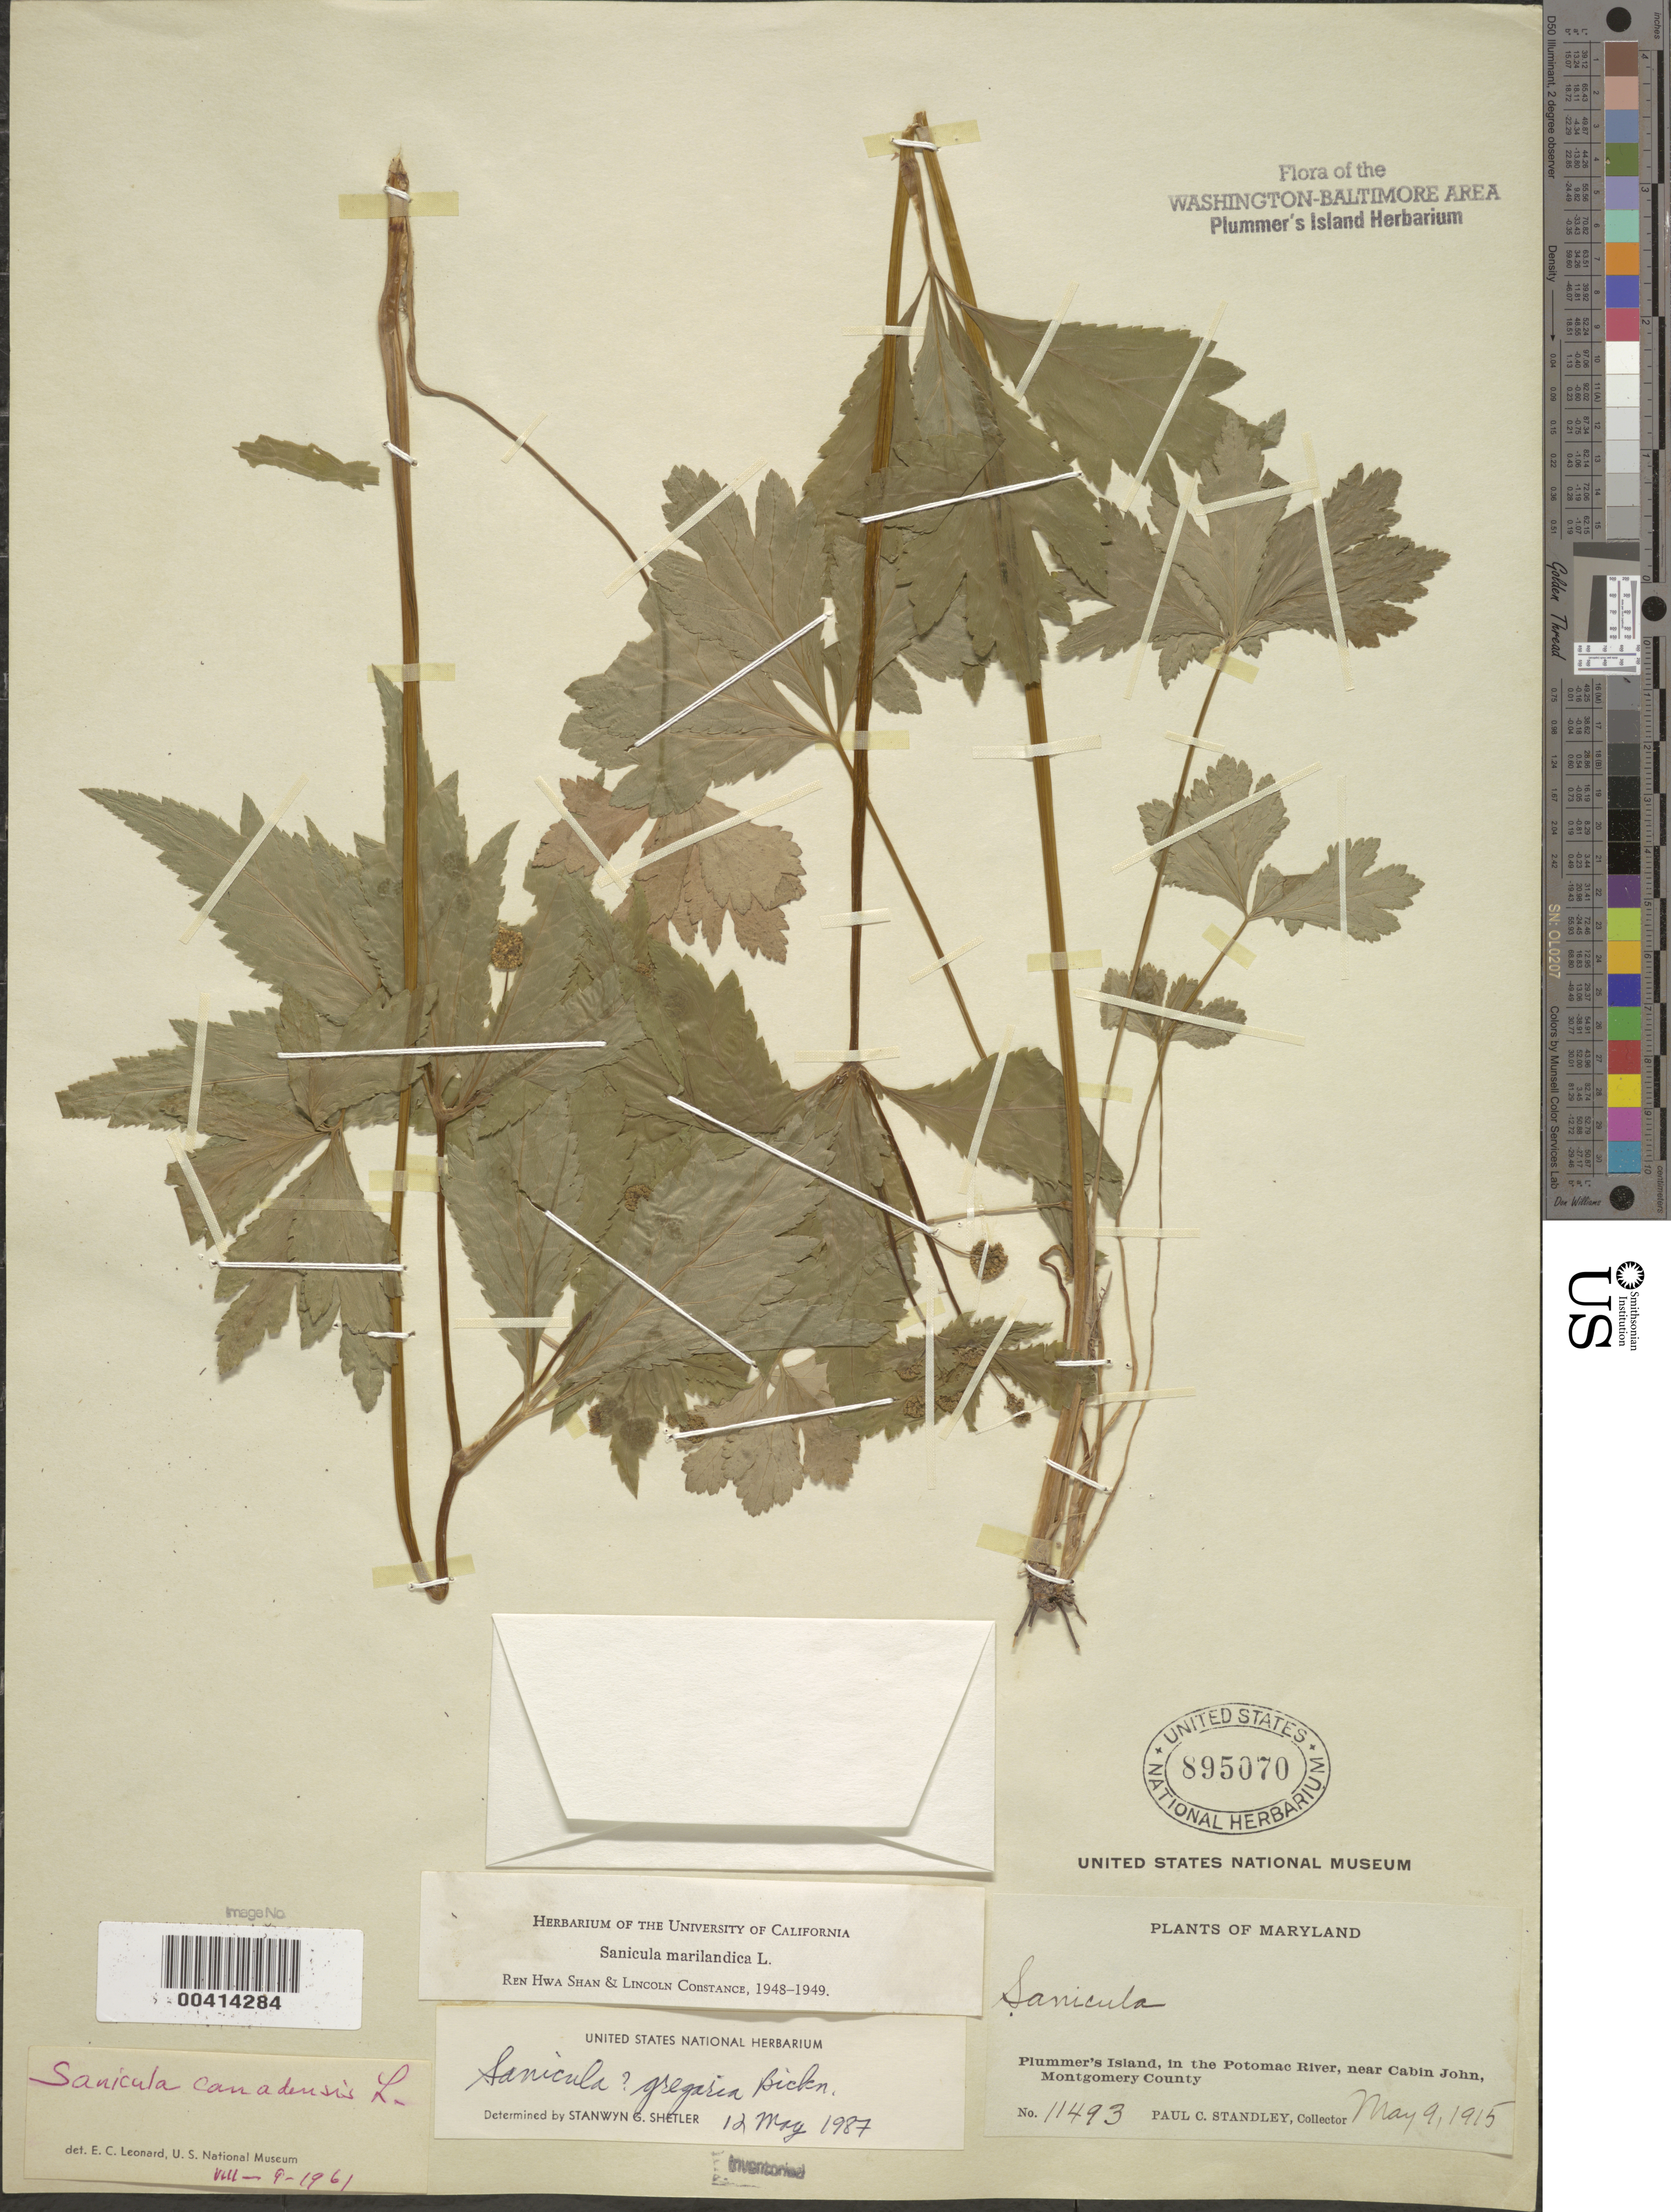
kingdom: Plantae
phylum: Tracheophyta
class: Magnoliopsida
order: Apiales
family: Apiaceae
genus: Sanicula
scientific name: Sanicula odorata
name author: (Raf.) Pryer & Phillippe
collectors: P. C. Standley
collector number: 11493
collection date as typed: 09 May 1915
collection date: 1915-05-09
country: United States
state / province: Maryland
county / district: Montgomery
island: Plummers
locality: Plummer's Island C. & O. Canal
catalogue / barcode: US 895070